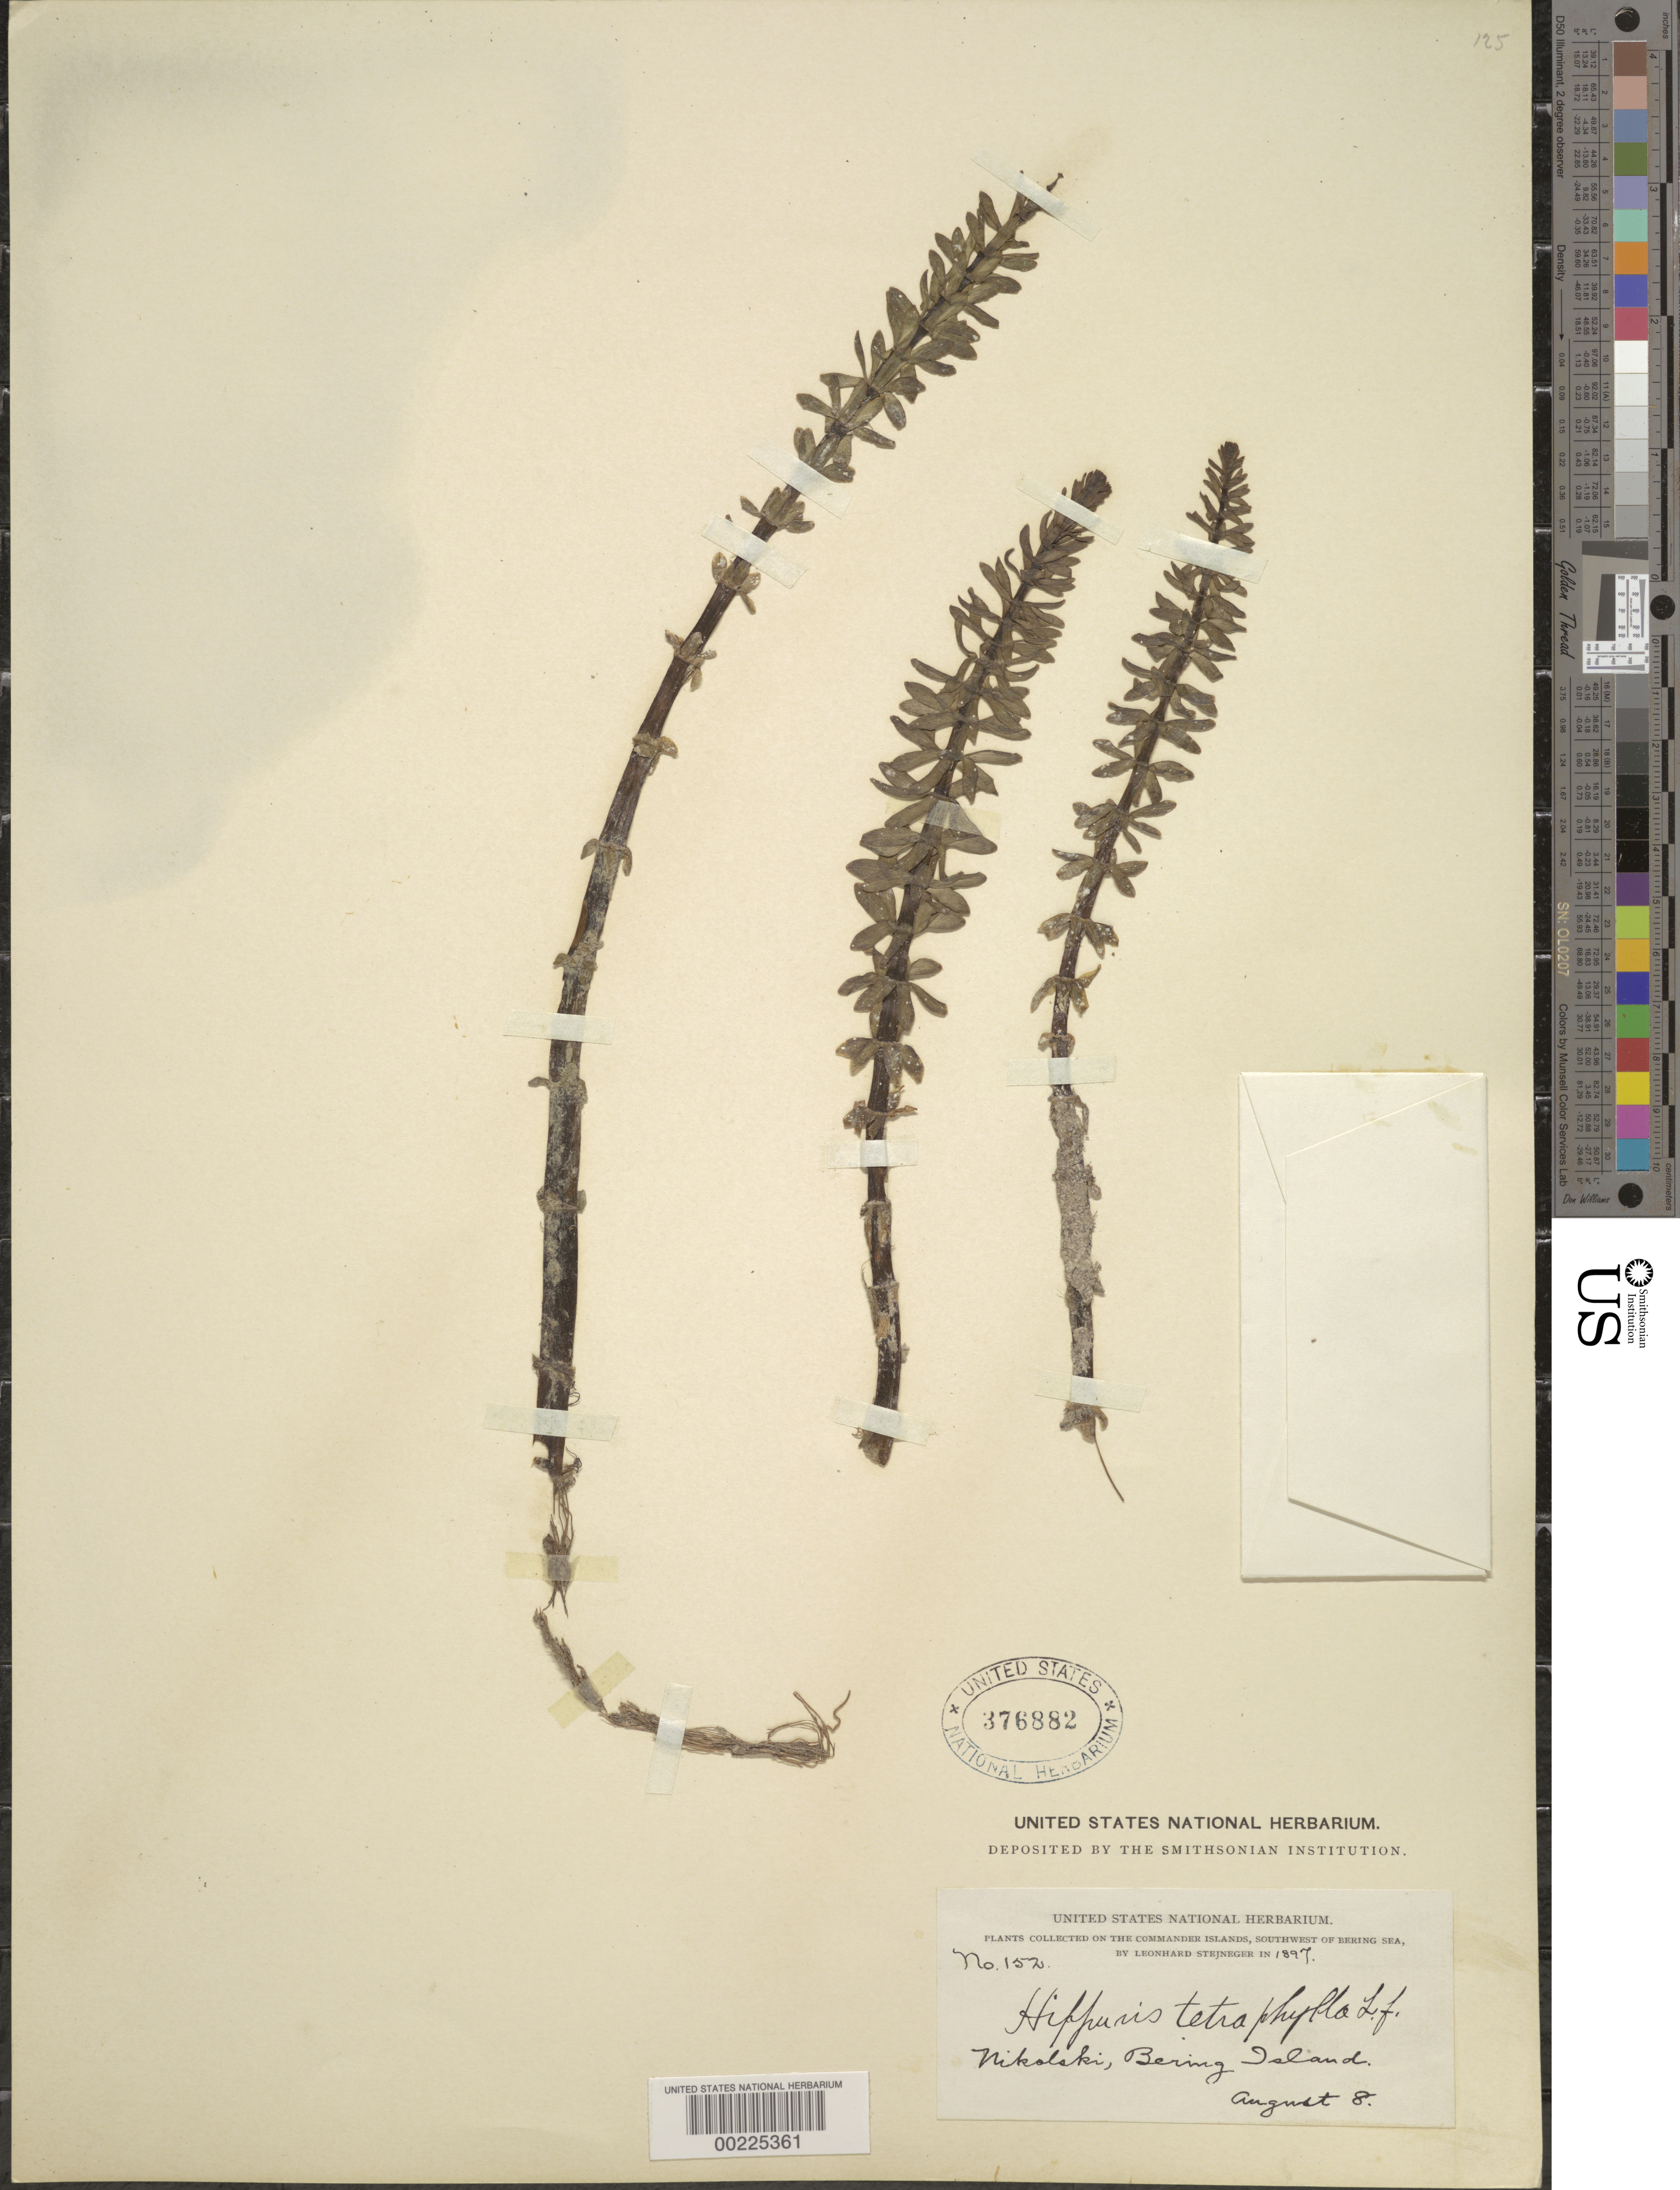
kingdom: Plantae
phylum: Tracheophyta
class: Magnoliopsida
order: Lamiales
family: Plantaginaceae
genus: Hippuris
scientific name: Hippuris tetraphylla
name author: L. f.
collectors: L. Stejneger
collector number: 152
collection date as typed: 08 Aug 1897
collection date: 1897-08-08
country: Russian Federation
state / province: Kamchatka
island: Bering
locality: Nikolski, Bering Island. [country and state originally recorded as USA, Alaska.]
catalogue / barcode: US 376882